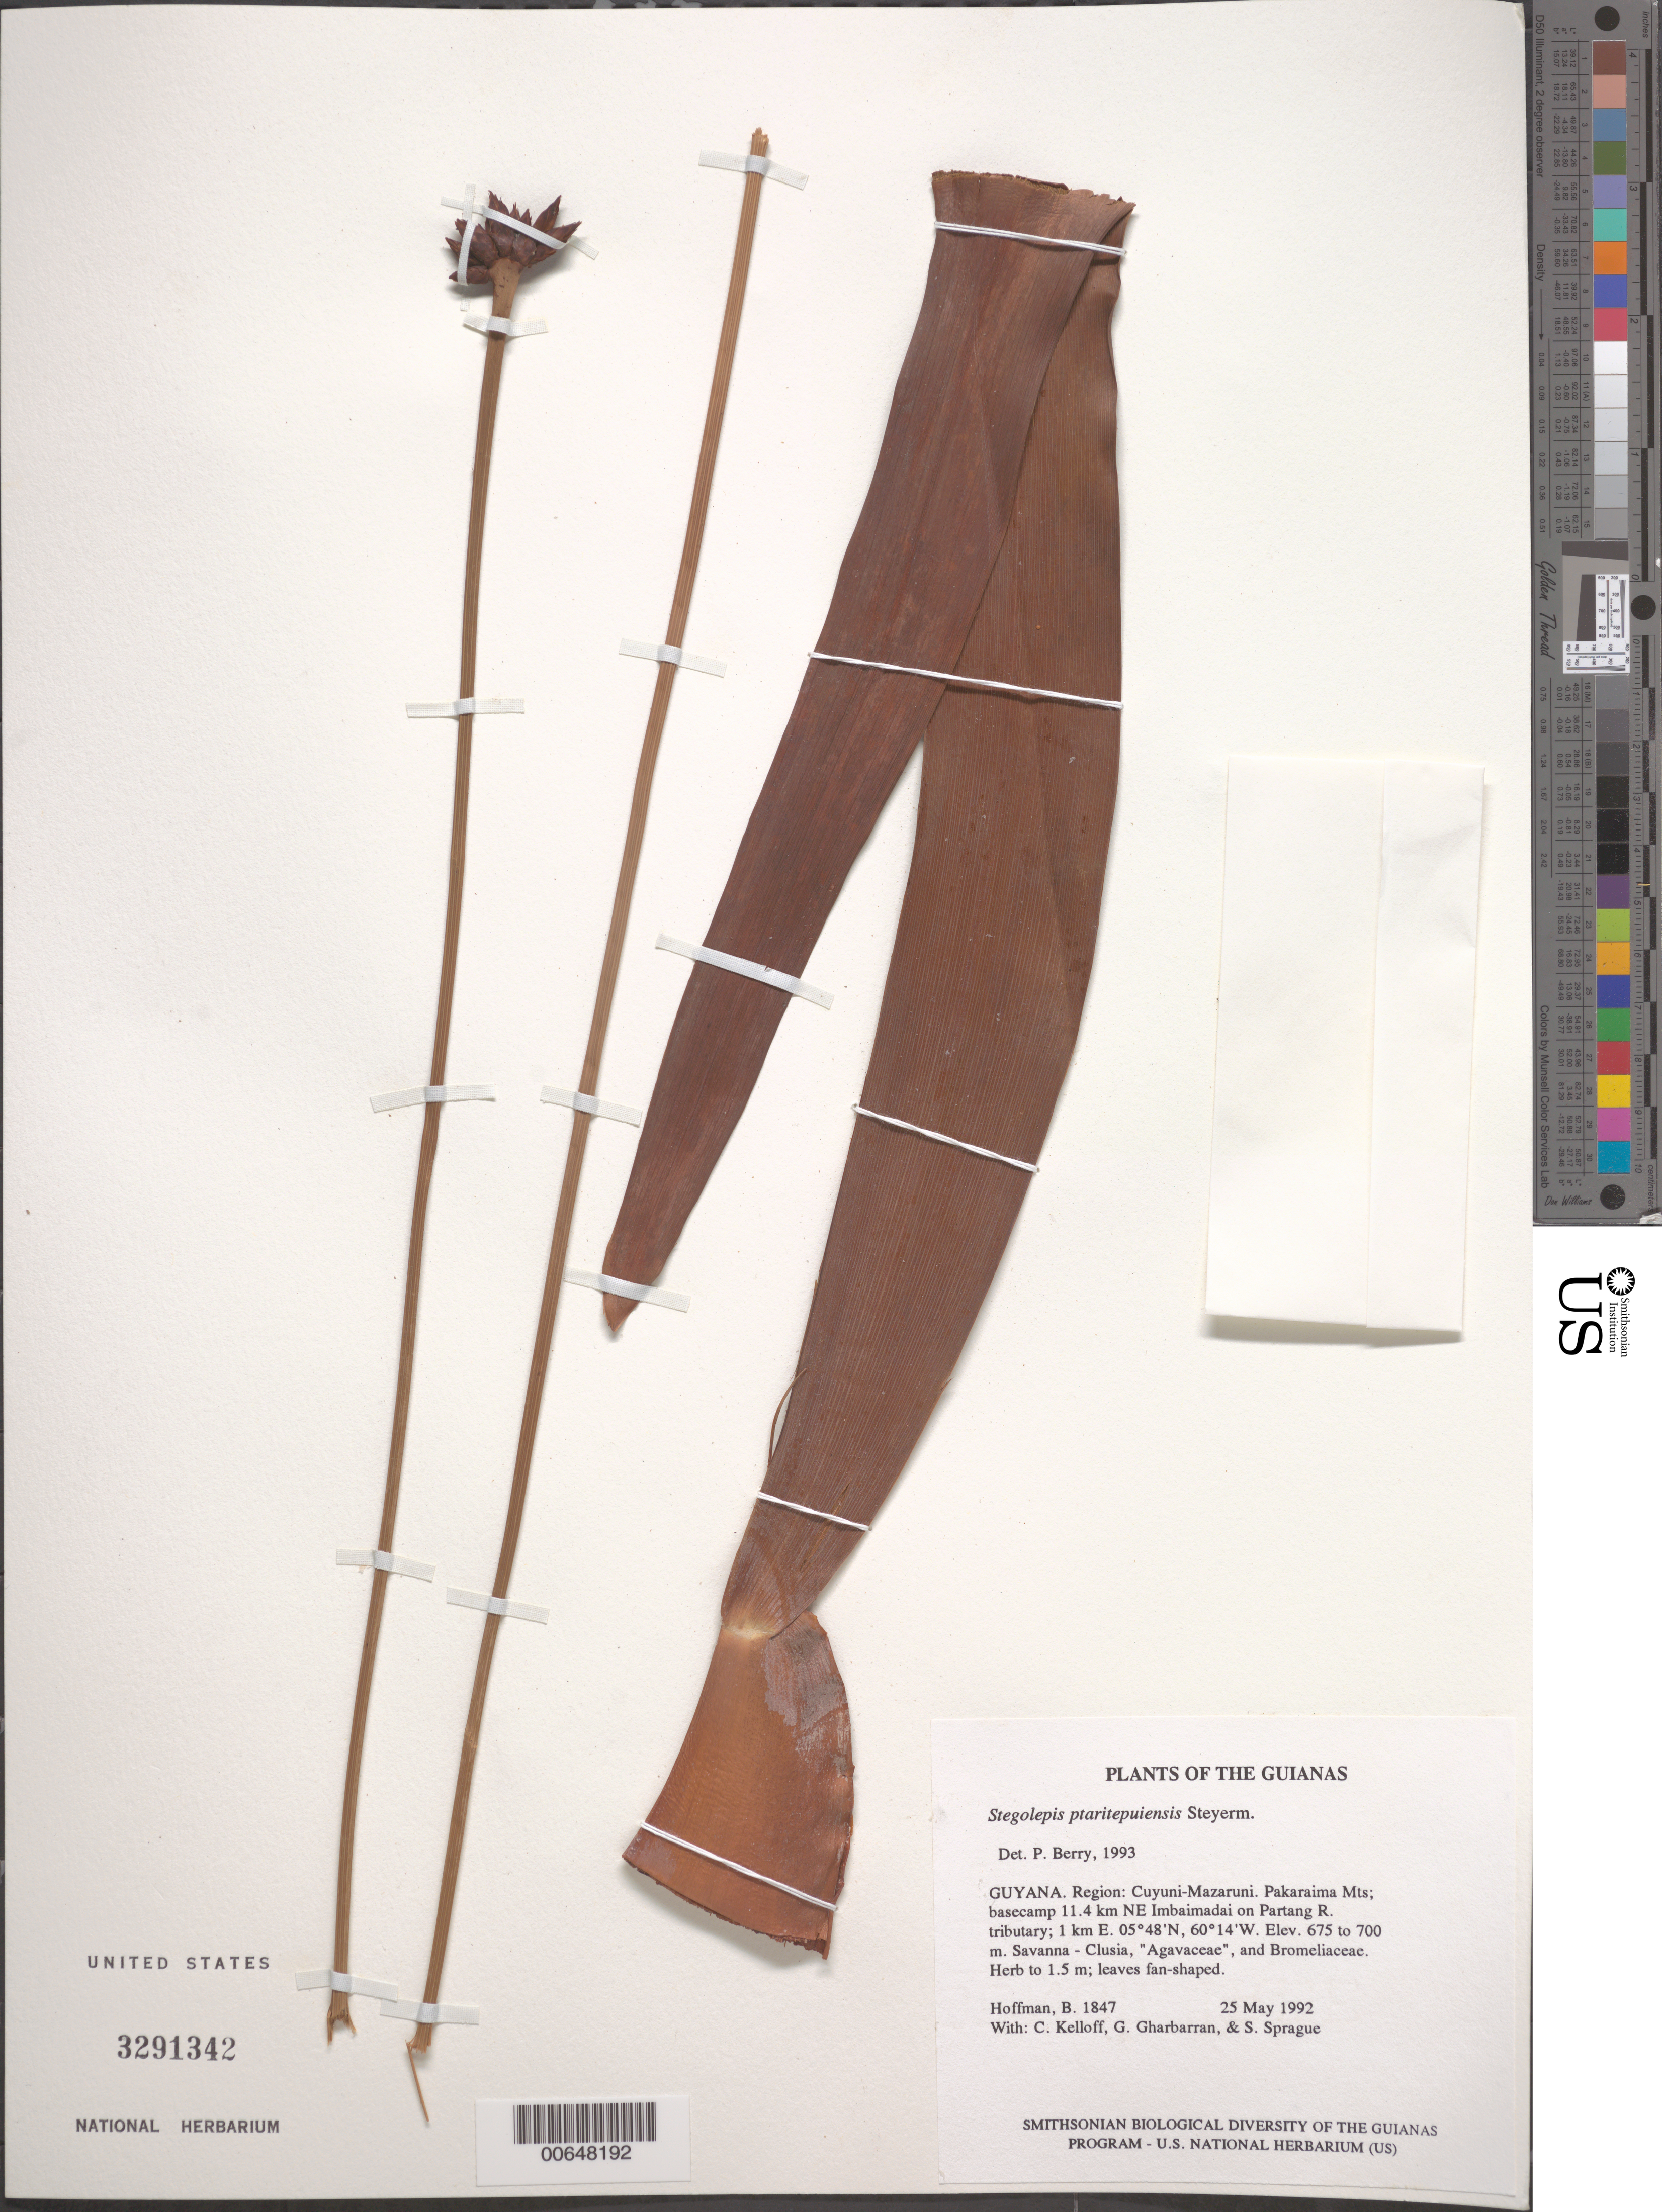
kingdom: Plantae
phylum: Tracheophyta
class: Liliopsida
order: Poales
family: Rapateaceae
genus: Stegolepis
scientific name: Stegolepis ptaritepuiensis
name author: Steyerm.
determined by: Berry, P. E., (WIS), University of Wisconsin - Madison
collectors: B. Hoffman, C. L. Kelloff, G. Gharbarran & S. Sprague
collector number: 1847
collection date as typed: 25 May 1992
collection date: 1992-05-25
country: Guyana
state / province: Cuyuni-Mazaruni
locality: Pakaraima Mts; basecamp 11.4 km NE Imbaimadai on Partang River tributary; 1 km E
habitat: Savanna - Clusia, "Agavaceae", and Bromeliaceae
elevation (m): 675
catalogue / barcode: US 3291342